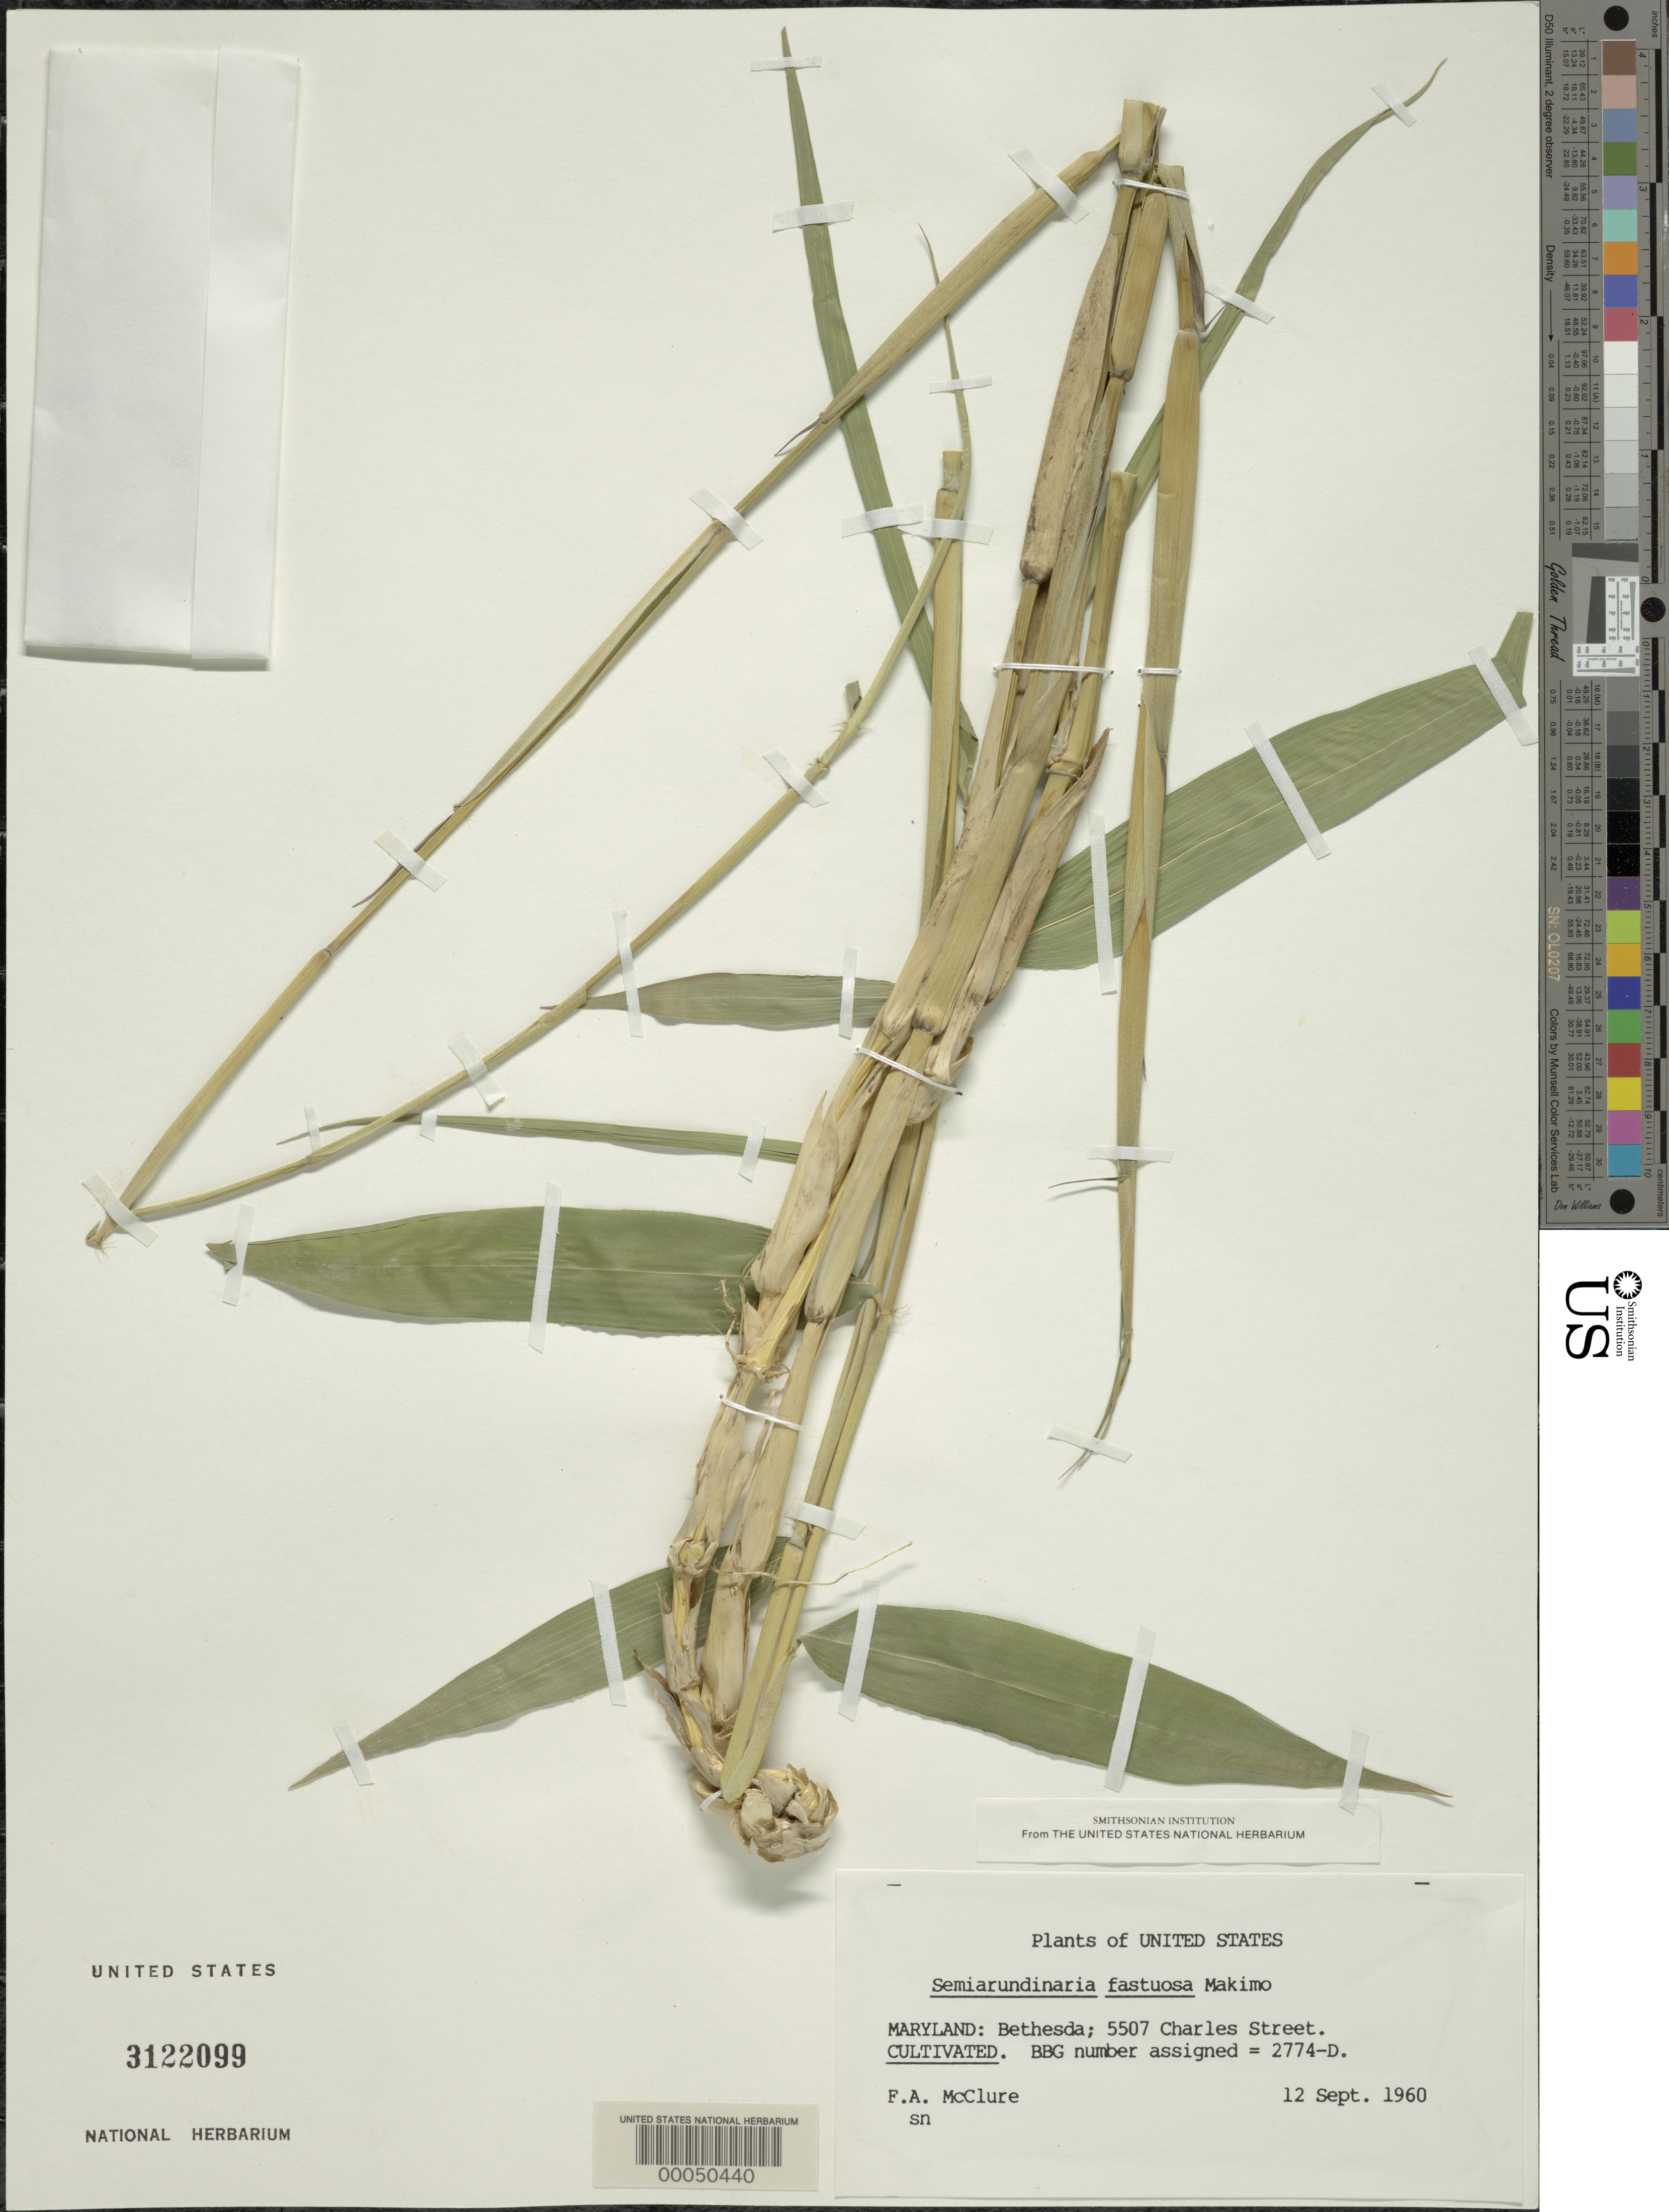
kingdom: Plantae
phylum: Tracheophyta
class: Liliopsida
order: Poales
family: Poaceae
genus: Semiarundinaria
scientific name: Semiarundinaria fastuosa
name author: Makino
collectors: F. A. McClure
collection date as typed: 12 Sep 1960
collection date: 1960-09-12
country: United States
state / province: Maryland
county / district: Montgomery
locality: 5507 Charles Street, Bethesda (McClure's garden)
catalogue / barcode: US 3122099